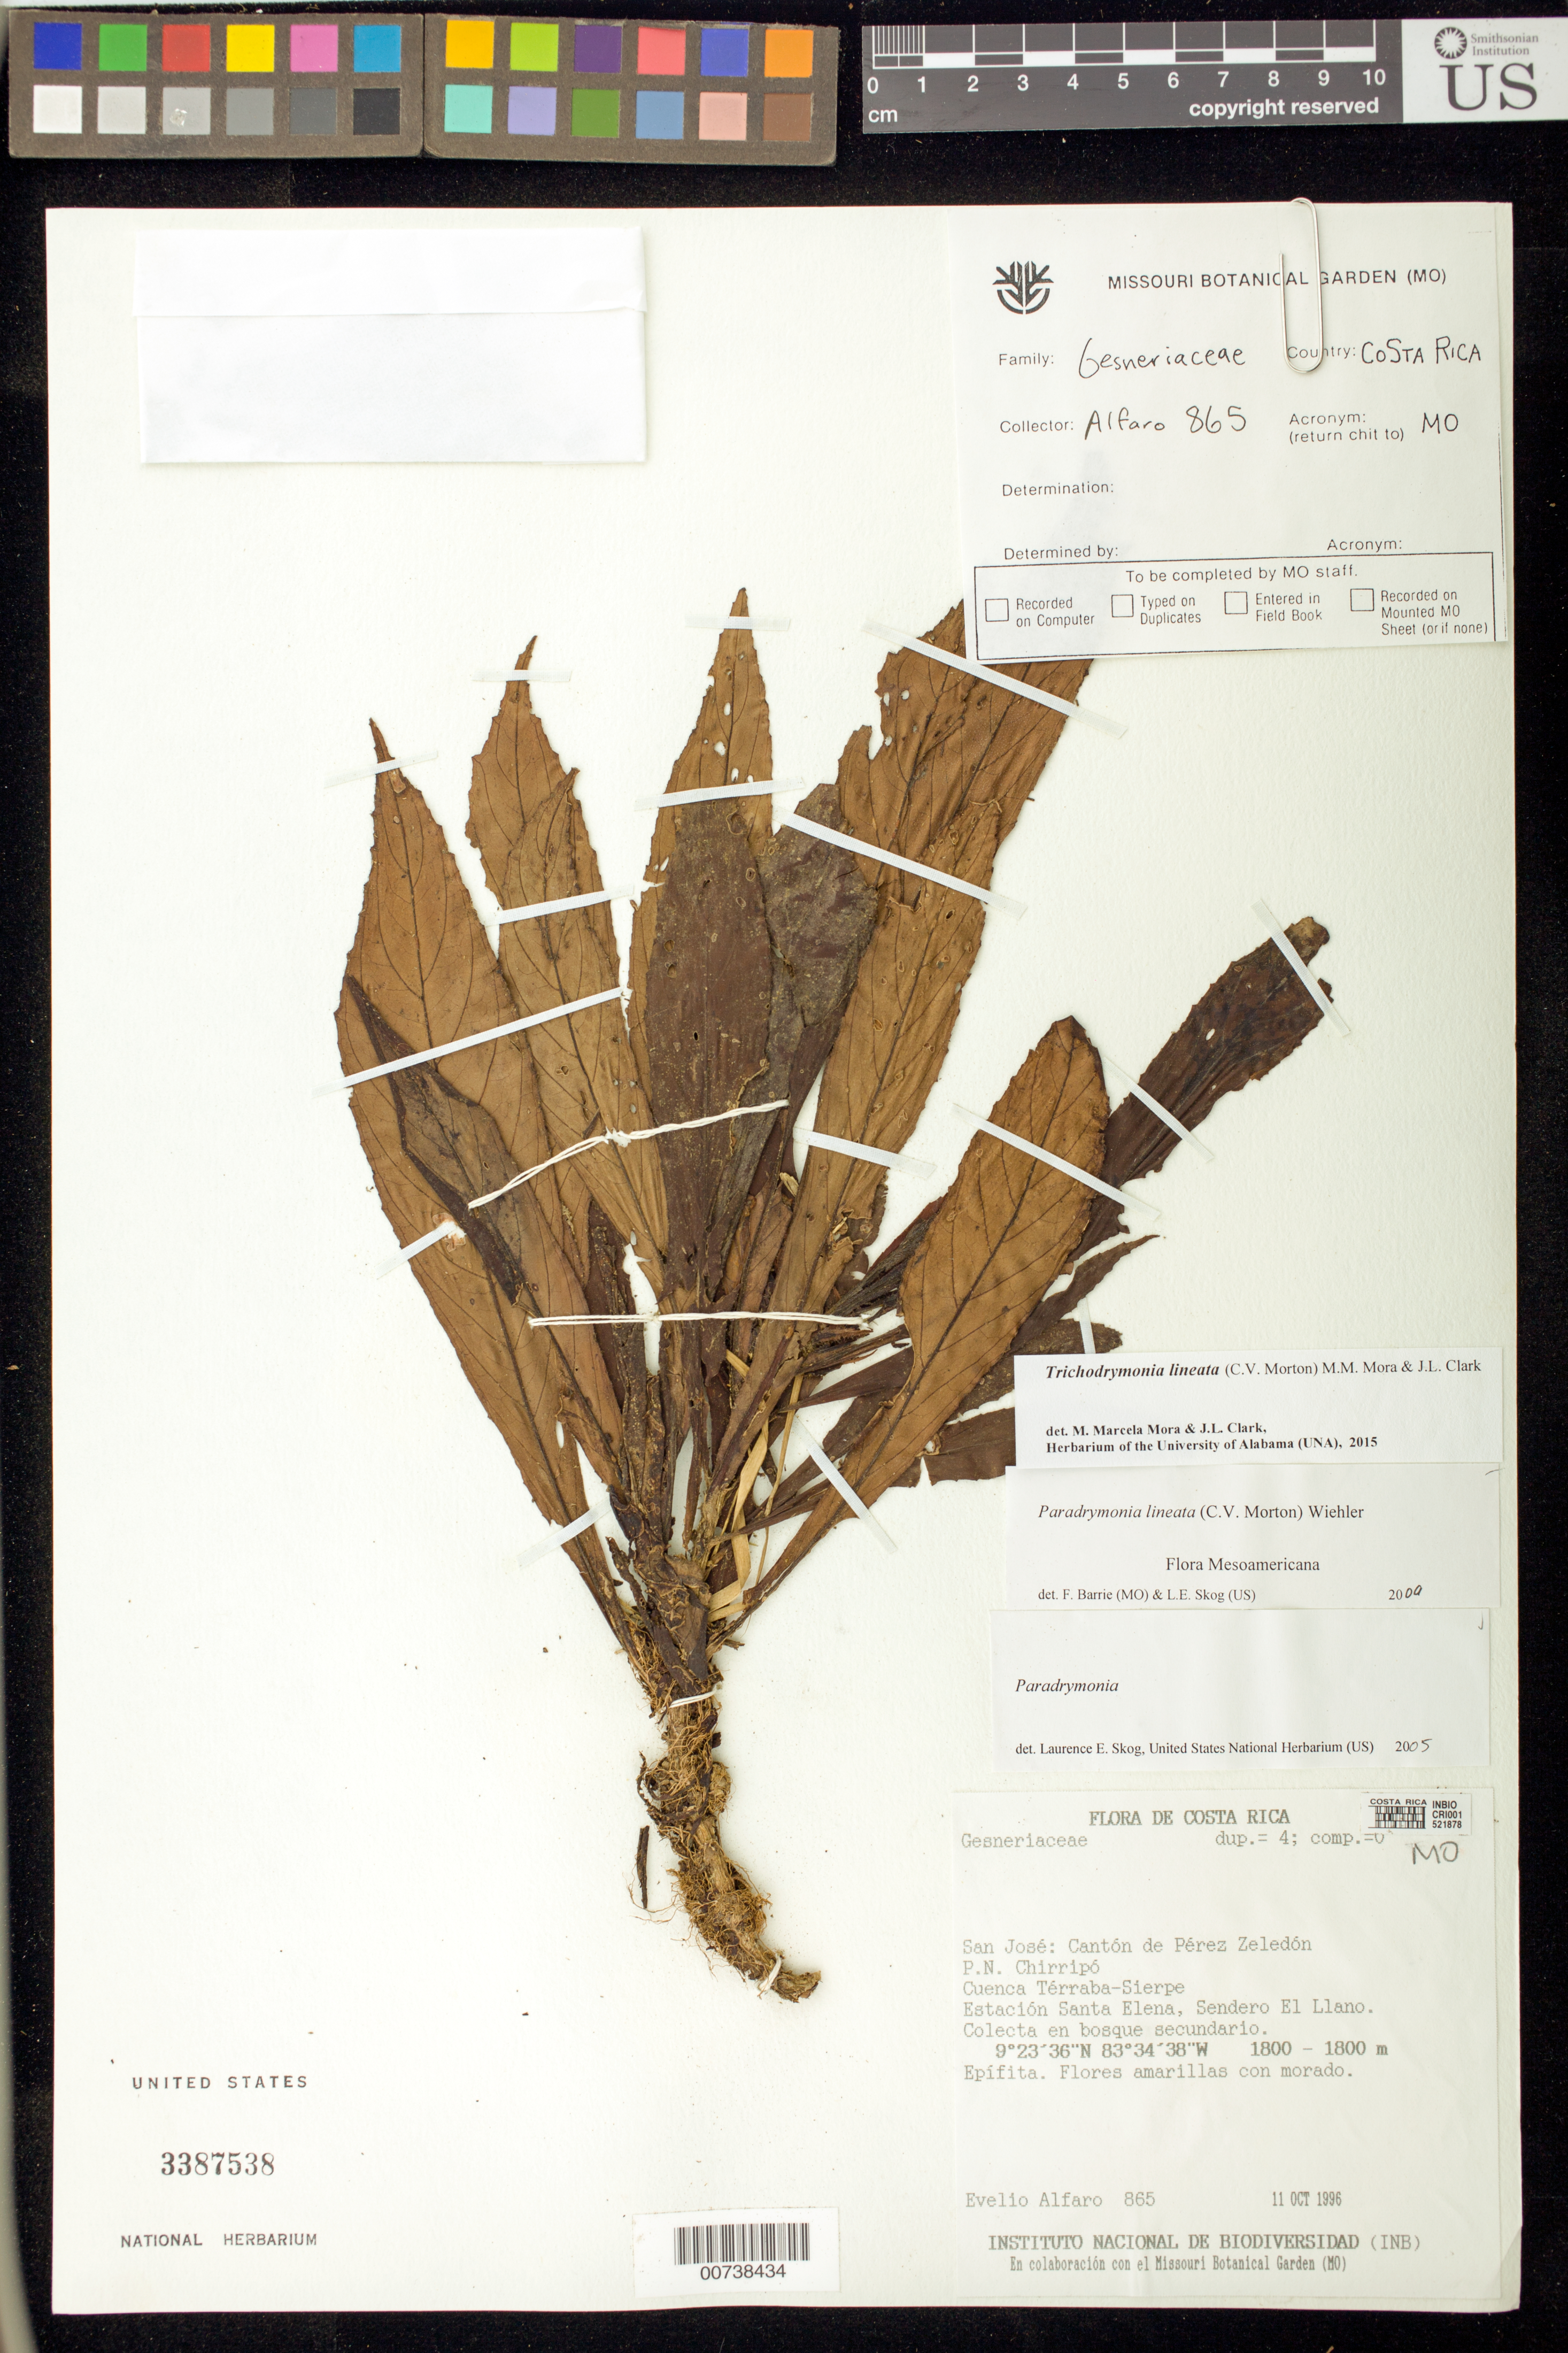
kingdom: Plantae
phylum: Tracheophyta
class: Magnoliopsida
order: Lamiales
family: Gesneriaceae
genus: Trichodrymonia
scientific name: Trichodrymonia lineata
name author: (C.V. Morton) M.M. Mora & J.L. Clark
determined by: Mora, M. M.; Clark, J. L.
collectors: E. Alfaro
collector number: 865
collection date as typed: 11 Oct 1996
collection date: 1996-10-11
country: Costa Rica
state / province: San José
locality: San José: Cantón de Pérez Zeledón, P.N. Chirripó, Cuenca Térraba-Sierpe, Estación Santa Elena, Sendero El Llano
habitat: Colecta en bosque secundario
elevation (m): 1800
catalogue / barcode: US 3387538